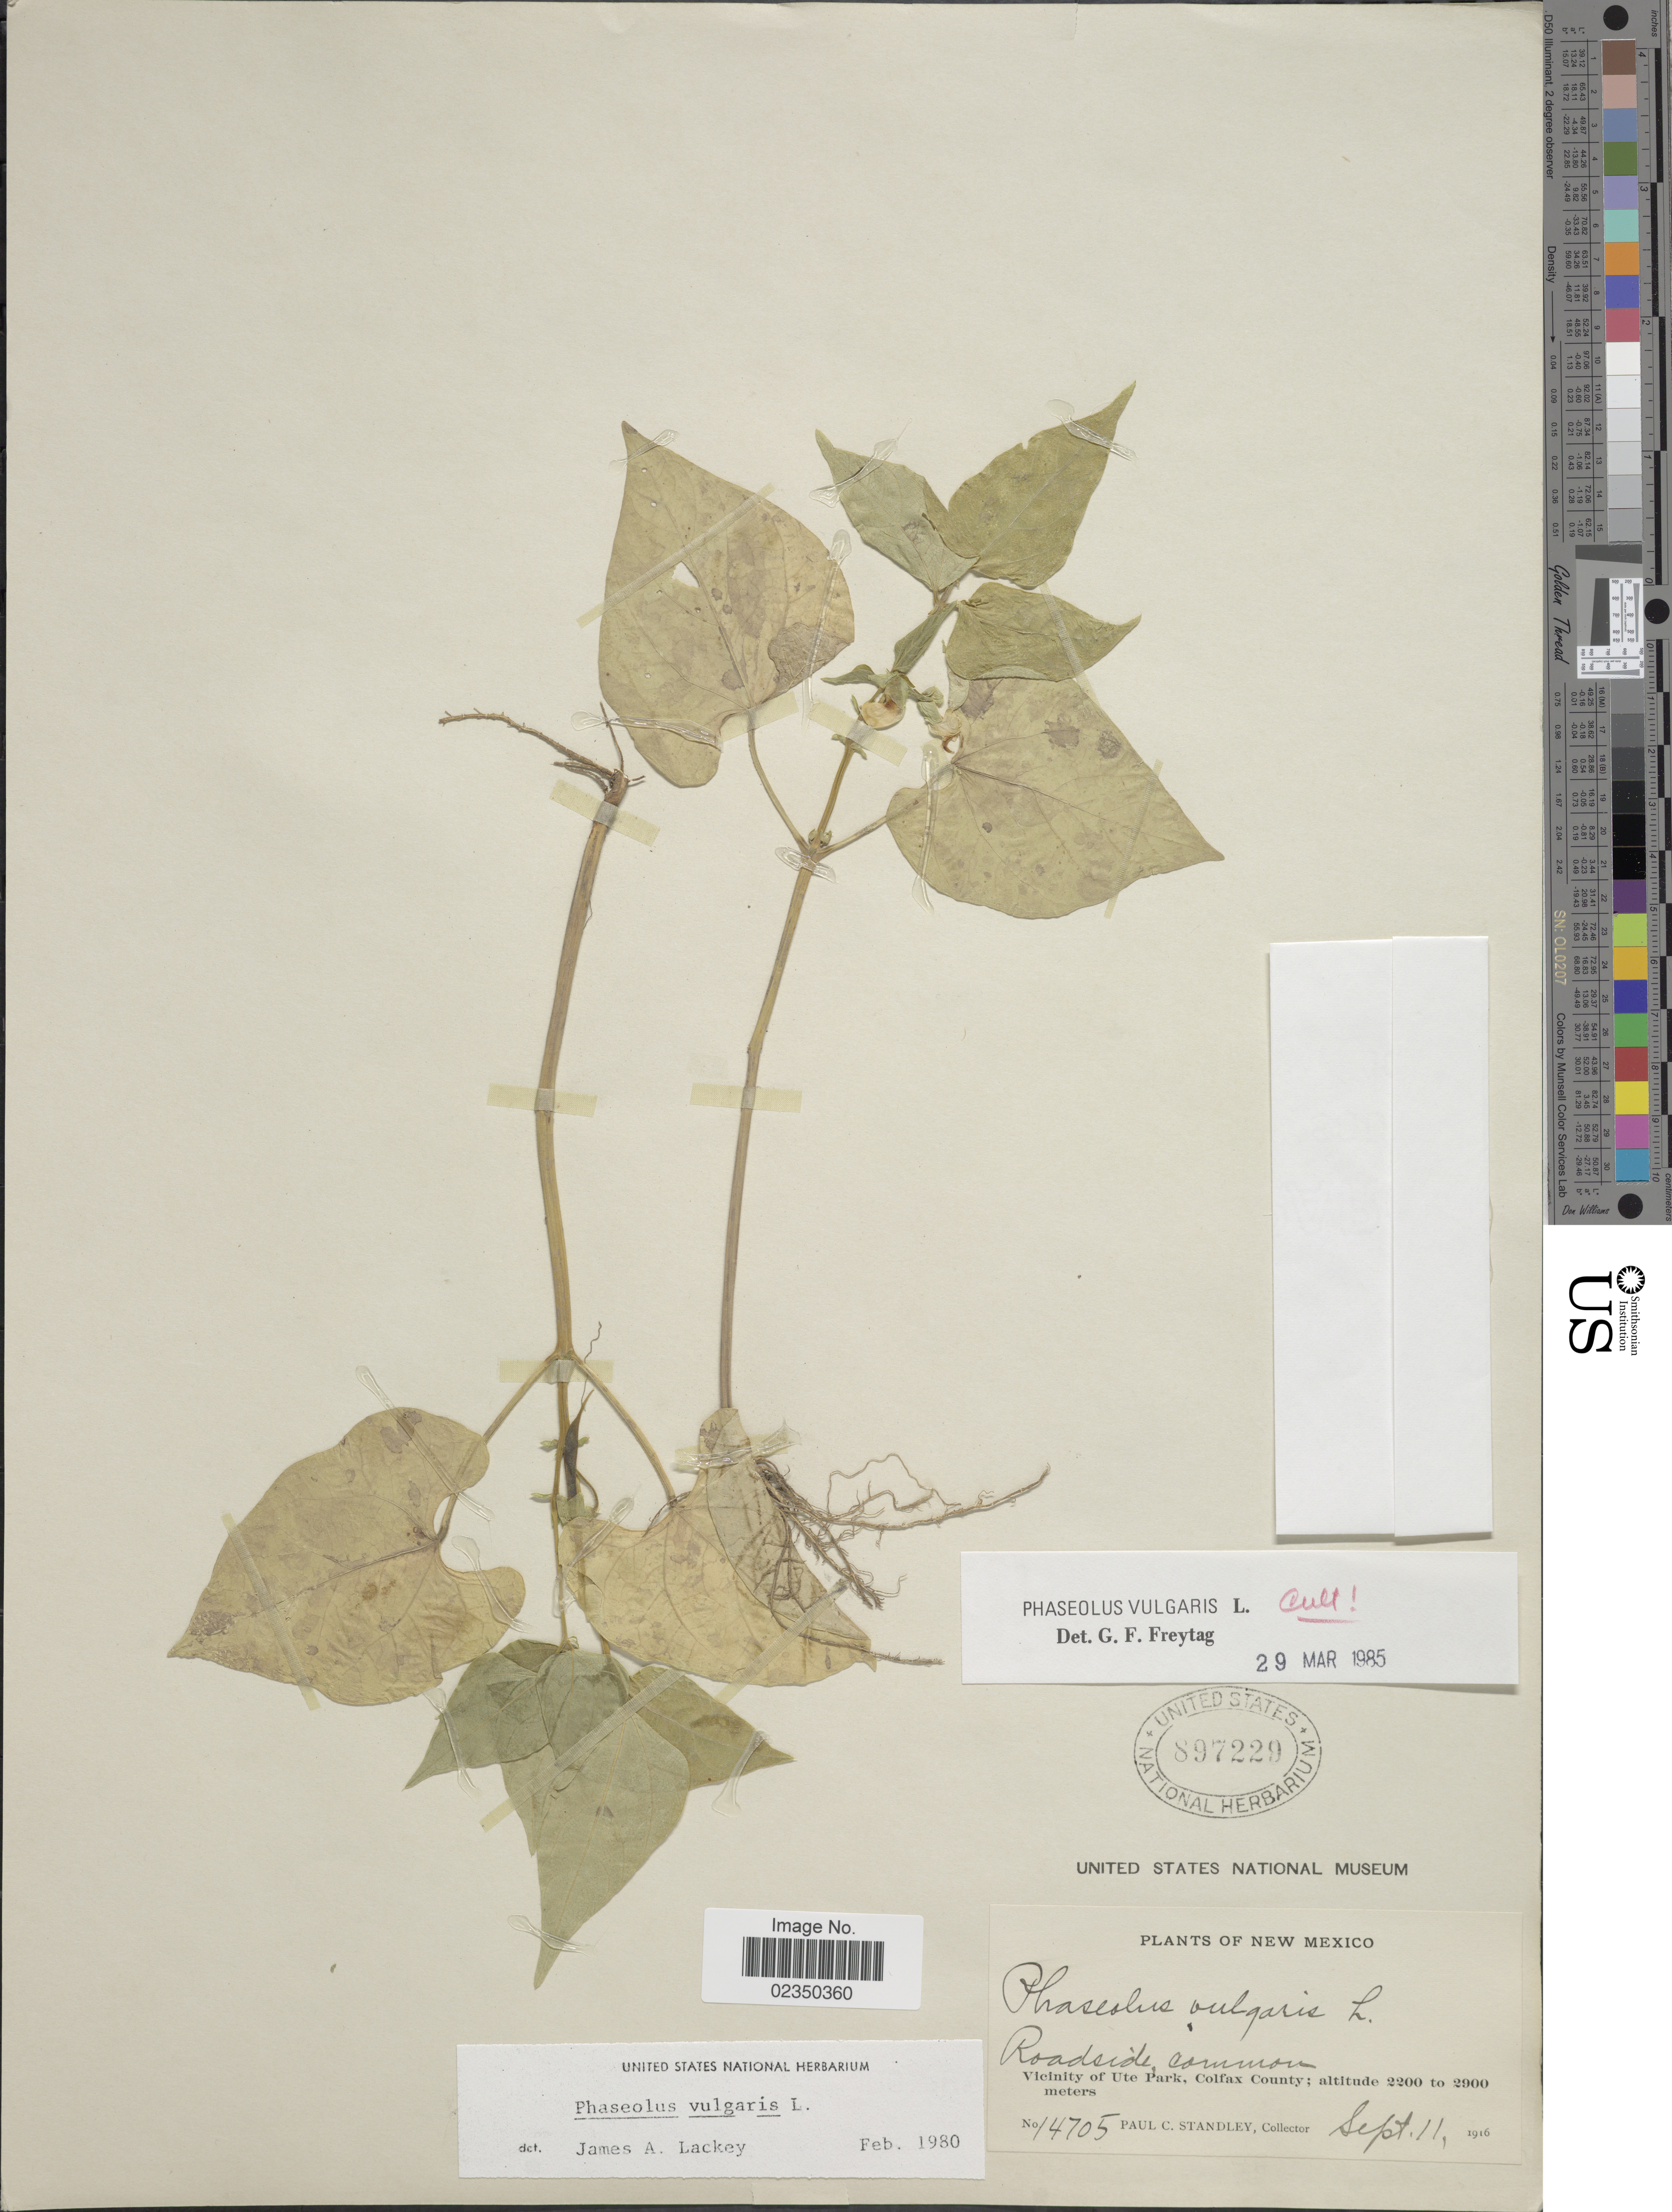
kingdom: Plantae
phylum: Tracheophyta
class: Magnoliopsida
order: Fabales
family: Fabaceae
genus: Phaseolus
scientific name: Phaseolus vulgaris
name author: L.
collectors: P. C. Standley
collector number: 14705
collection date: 1916-09-11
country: United States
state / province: New Mexico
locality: Roadside, common, Vicinity of Ute Park, Colfax County.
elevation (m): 2200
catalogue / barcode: US 897229